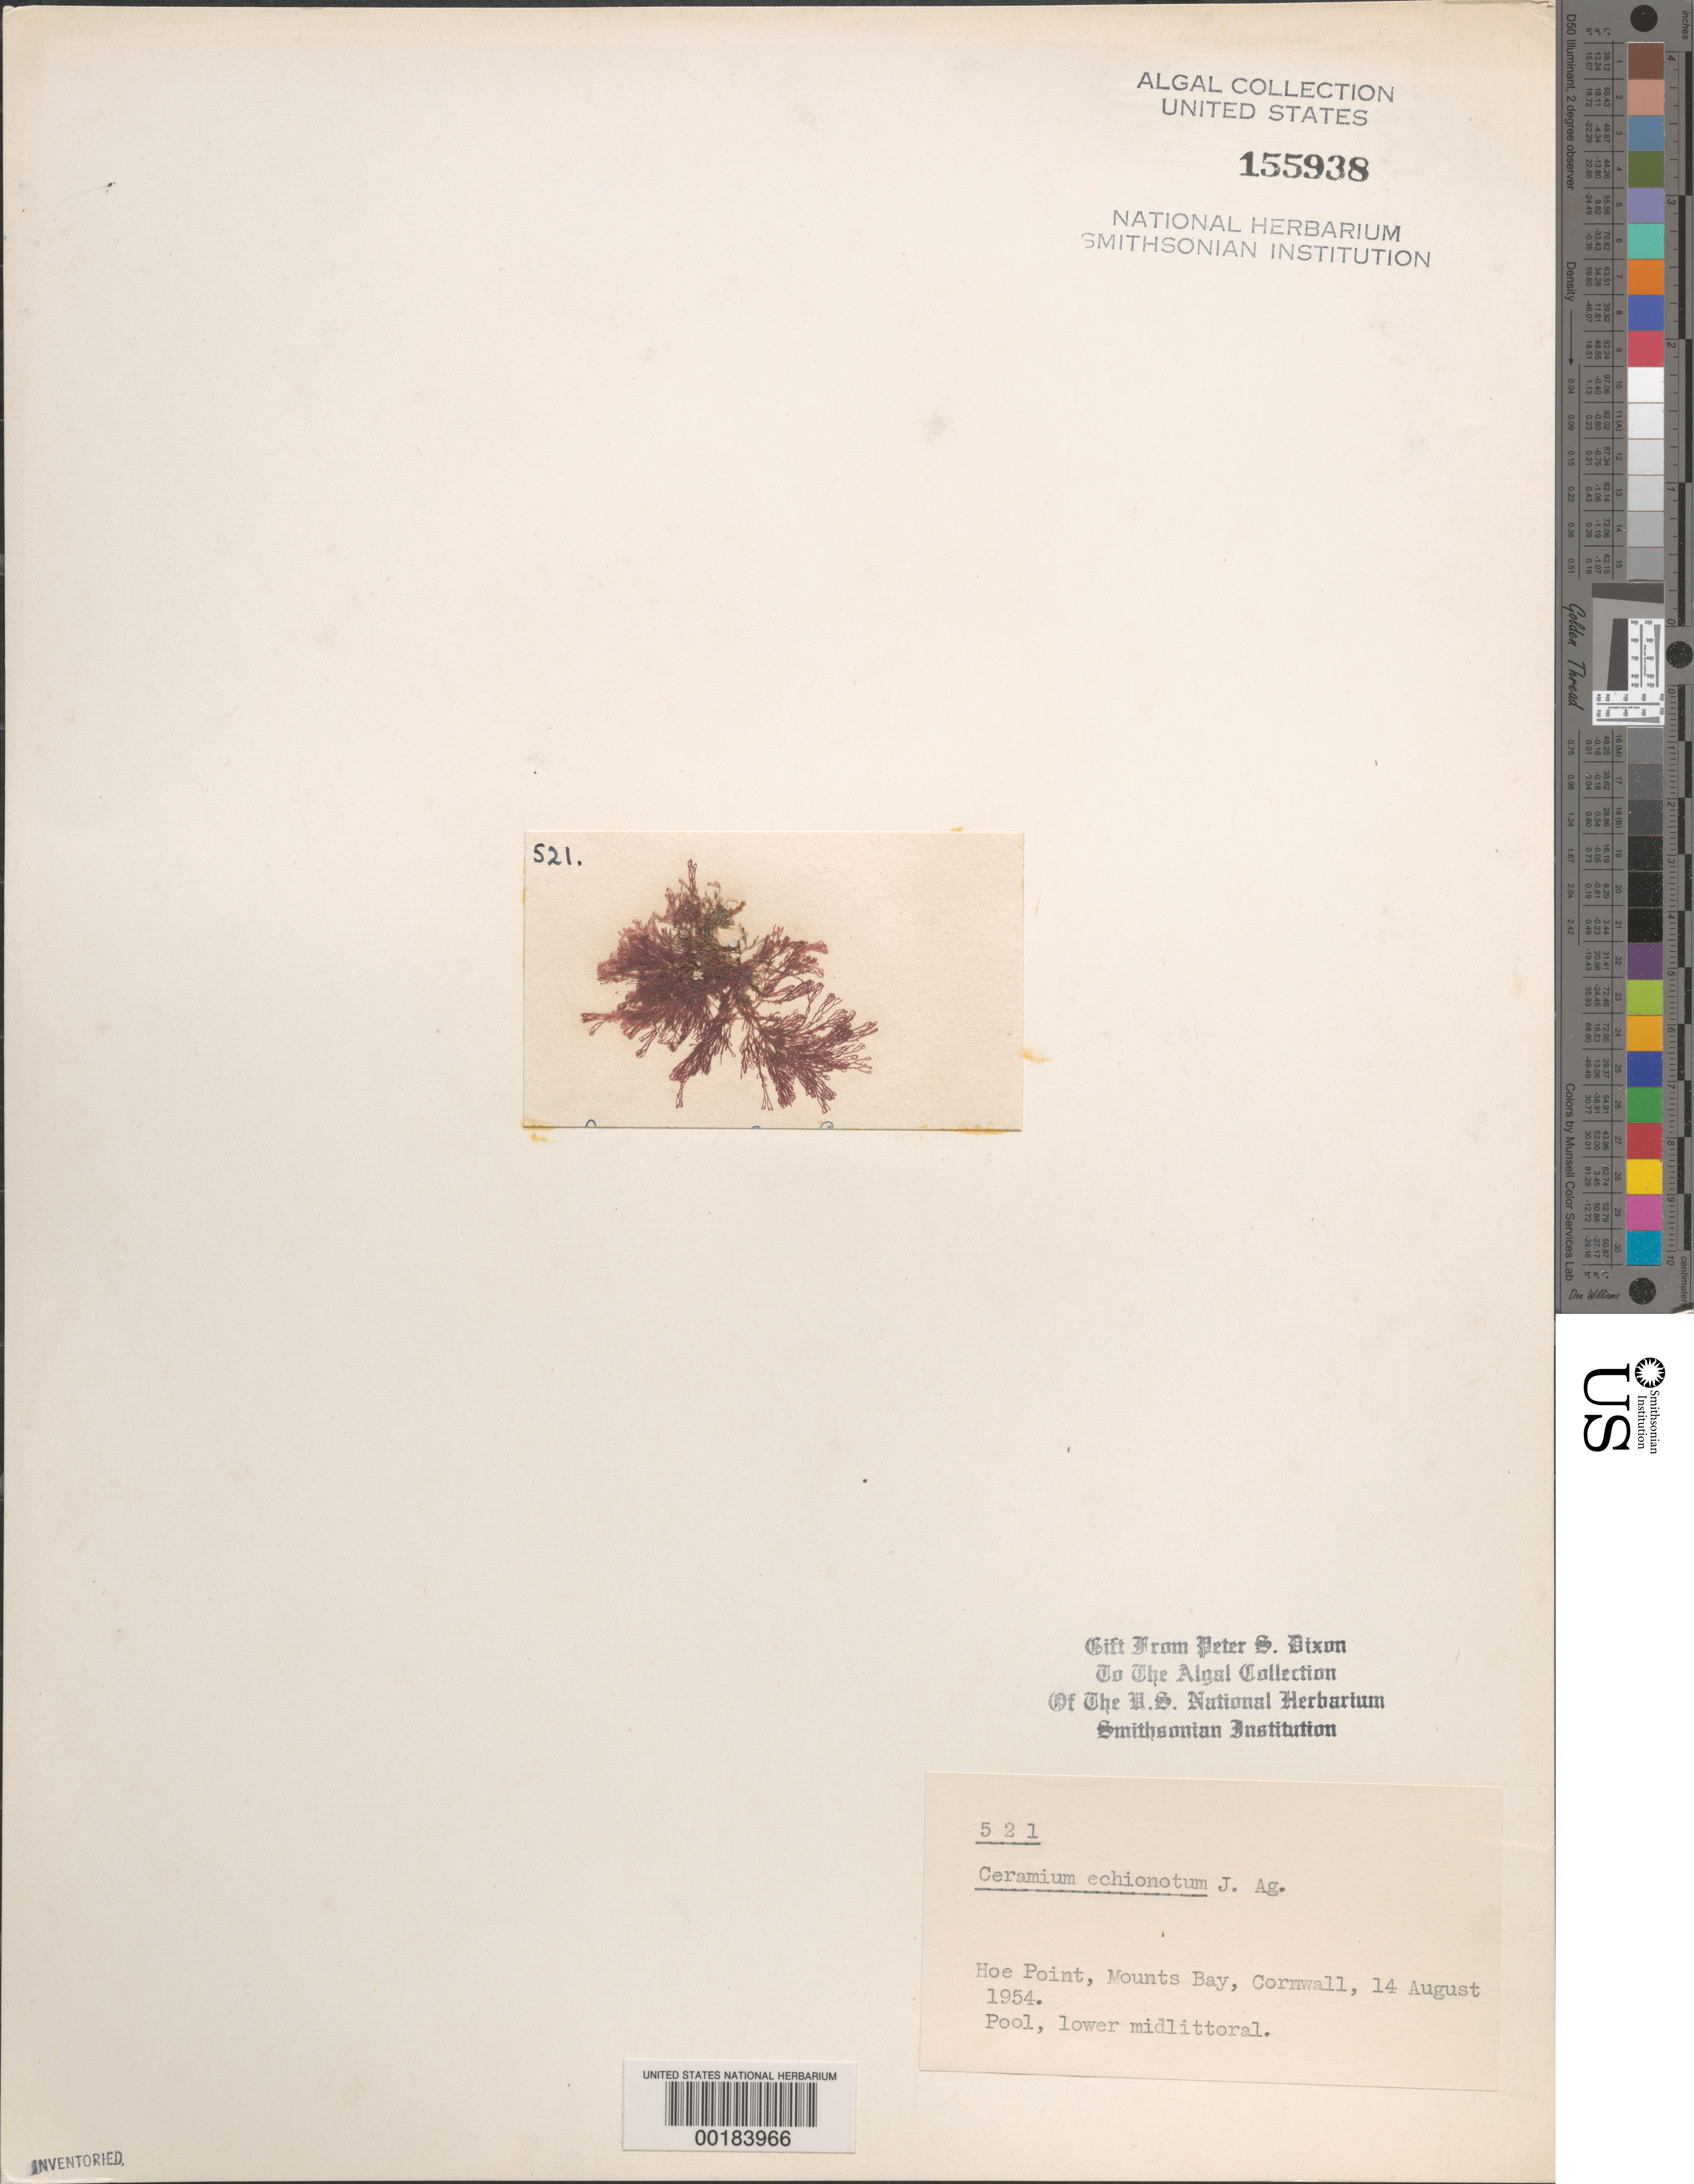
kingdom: Plantae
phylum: Rhodophyta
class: Florideophyceae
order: Ceramiales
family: Ceramiaceae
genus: Ceramium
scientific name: Ceramium echionotum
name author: J. Agardh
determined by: Dixon, P. S.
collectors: P. S. Dixon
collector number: PSD 521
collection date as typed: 14 Aug 1954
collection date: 1954-08-14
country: United Kingdom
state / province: England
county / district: Cornwall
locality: Hoe Point, Mounts Bay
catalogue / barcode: US 155938